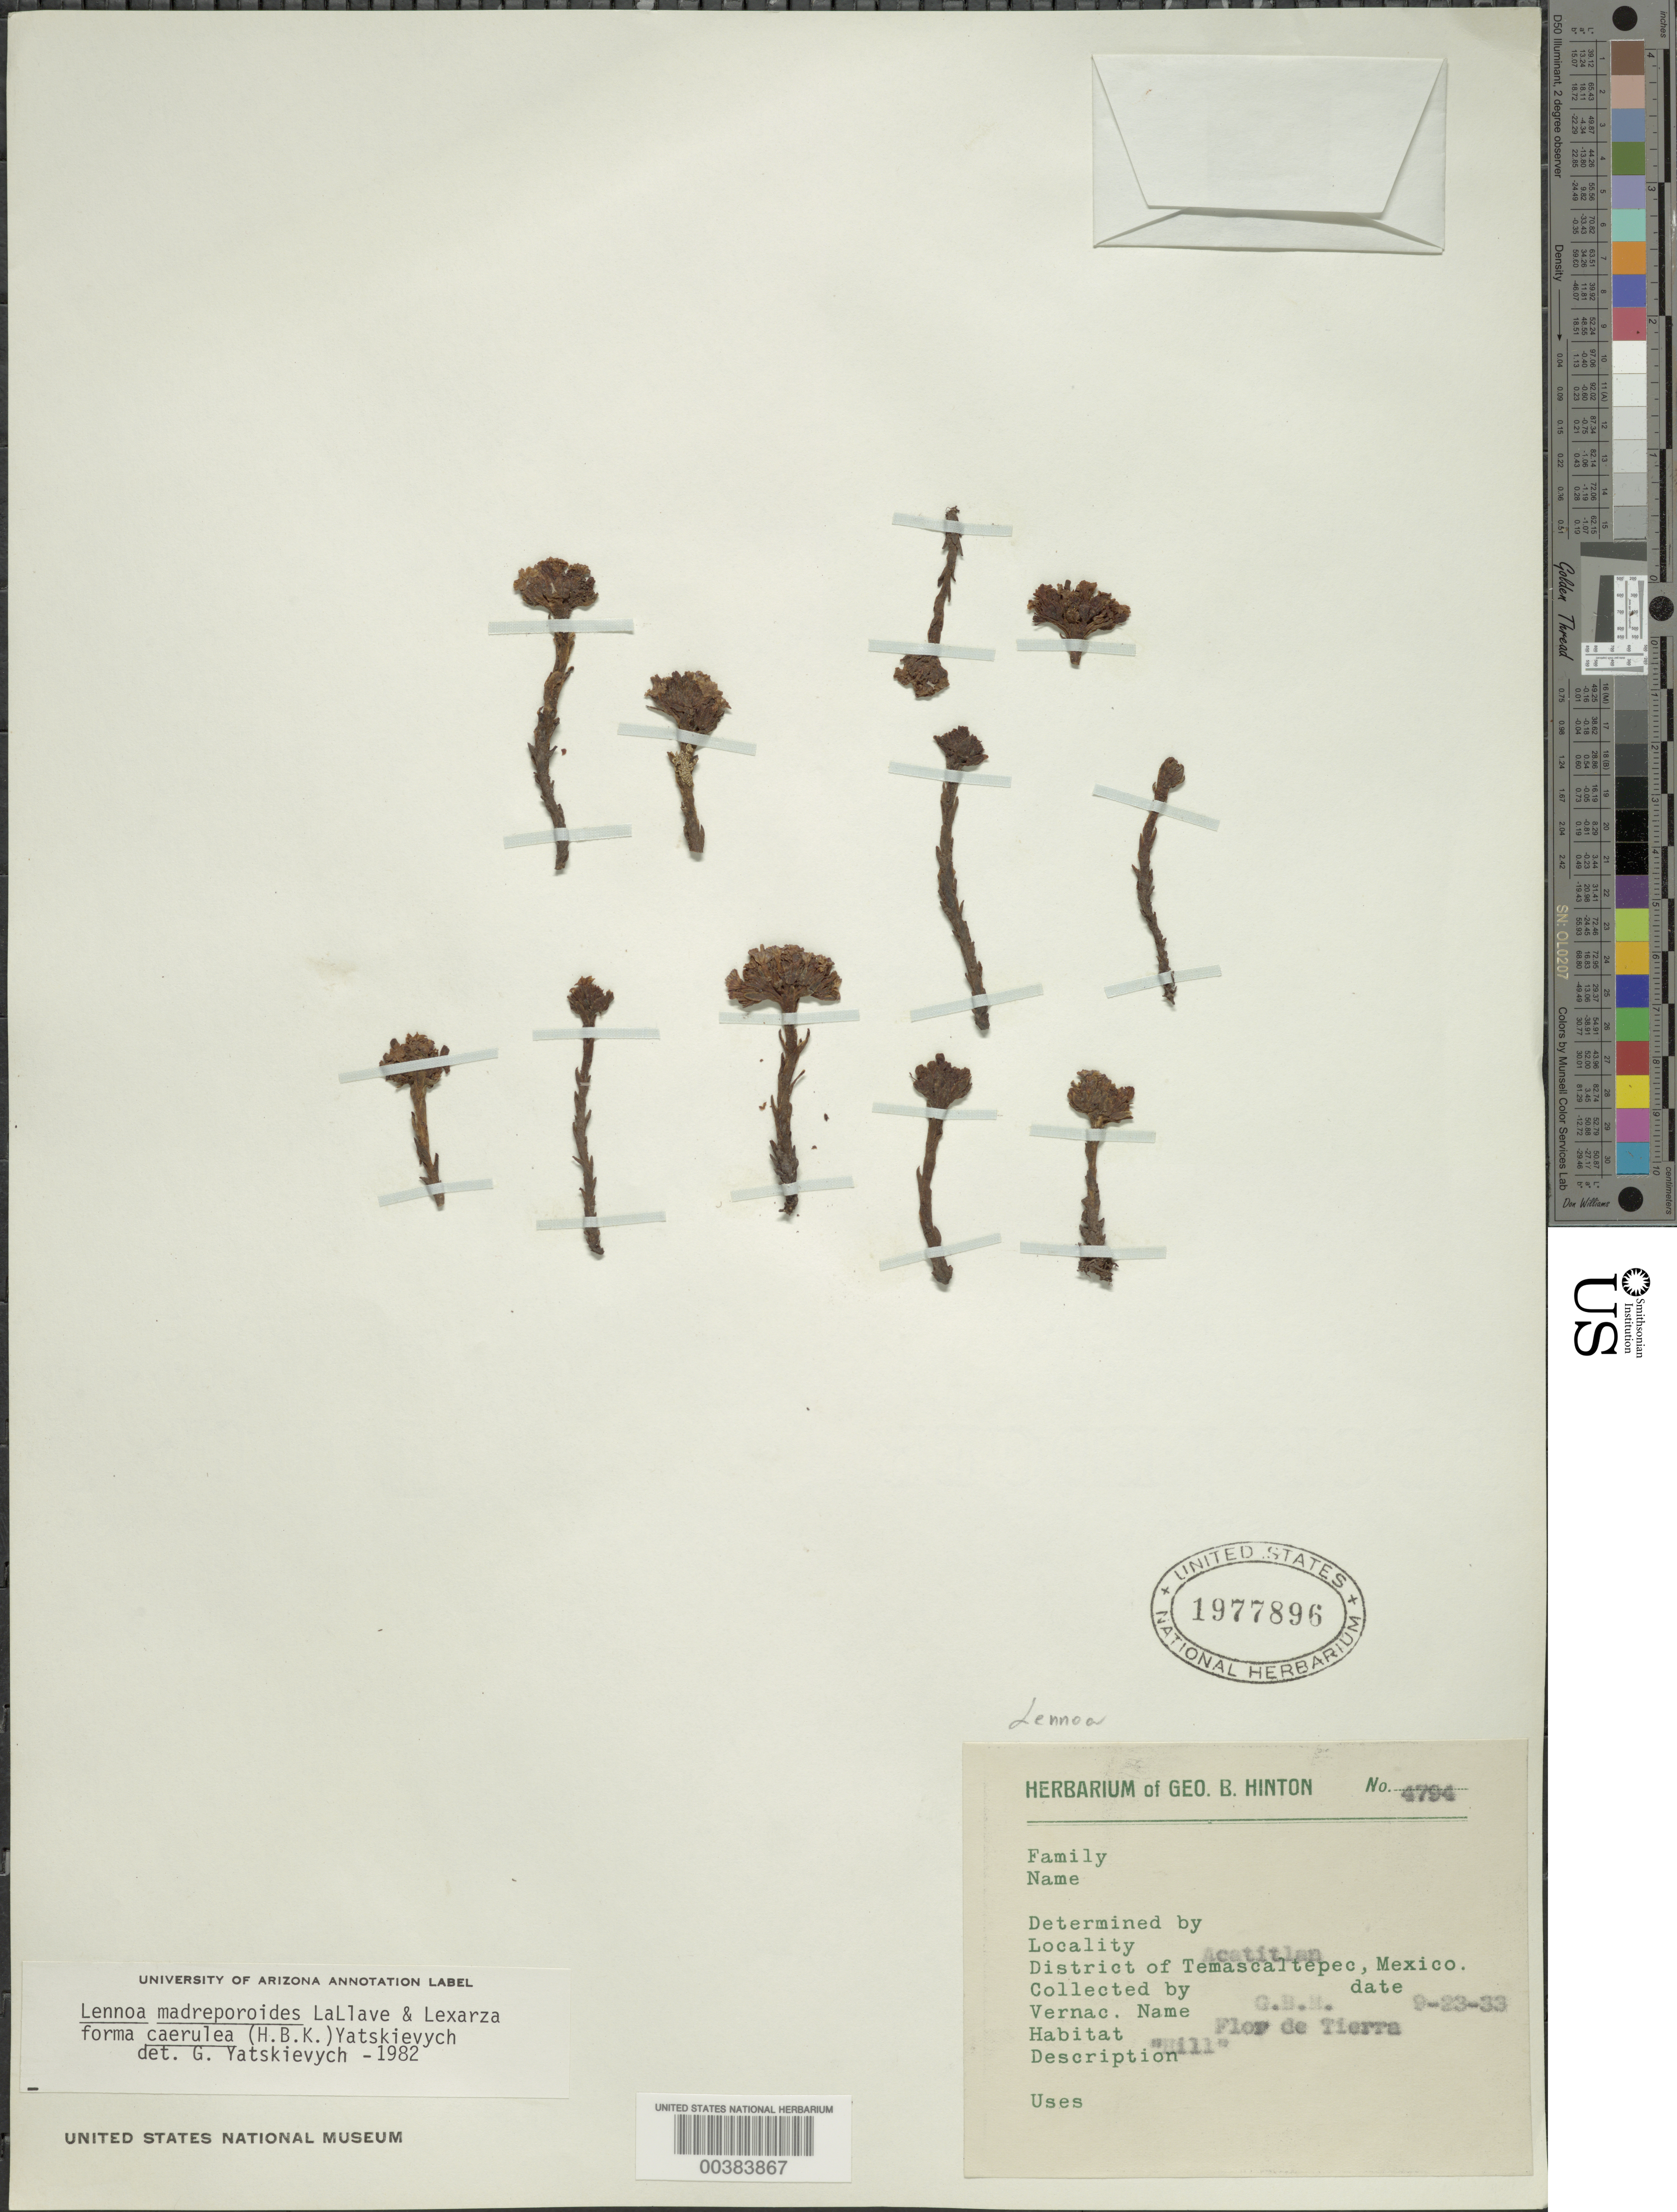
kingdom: Plantae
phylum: Tracheophyta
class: Magnoliopsida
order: Boraginales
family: Lennoaceae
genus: Lennoa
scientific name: Lennoa madreporoides f. caerulea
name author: (Kunth) Yatsk.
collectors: G. B. Hinton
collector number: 4794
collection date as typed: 23 Sep 1933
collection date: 1933-09-23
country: Mexico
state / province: México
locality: Temascaltepec dist., Acatitlan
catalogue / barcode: US 1977896